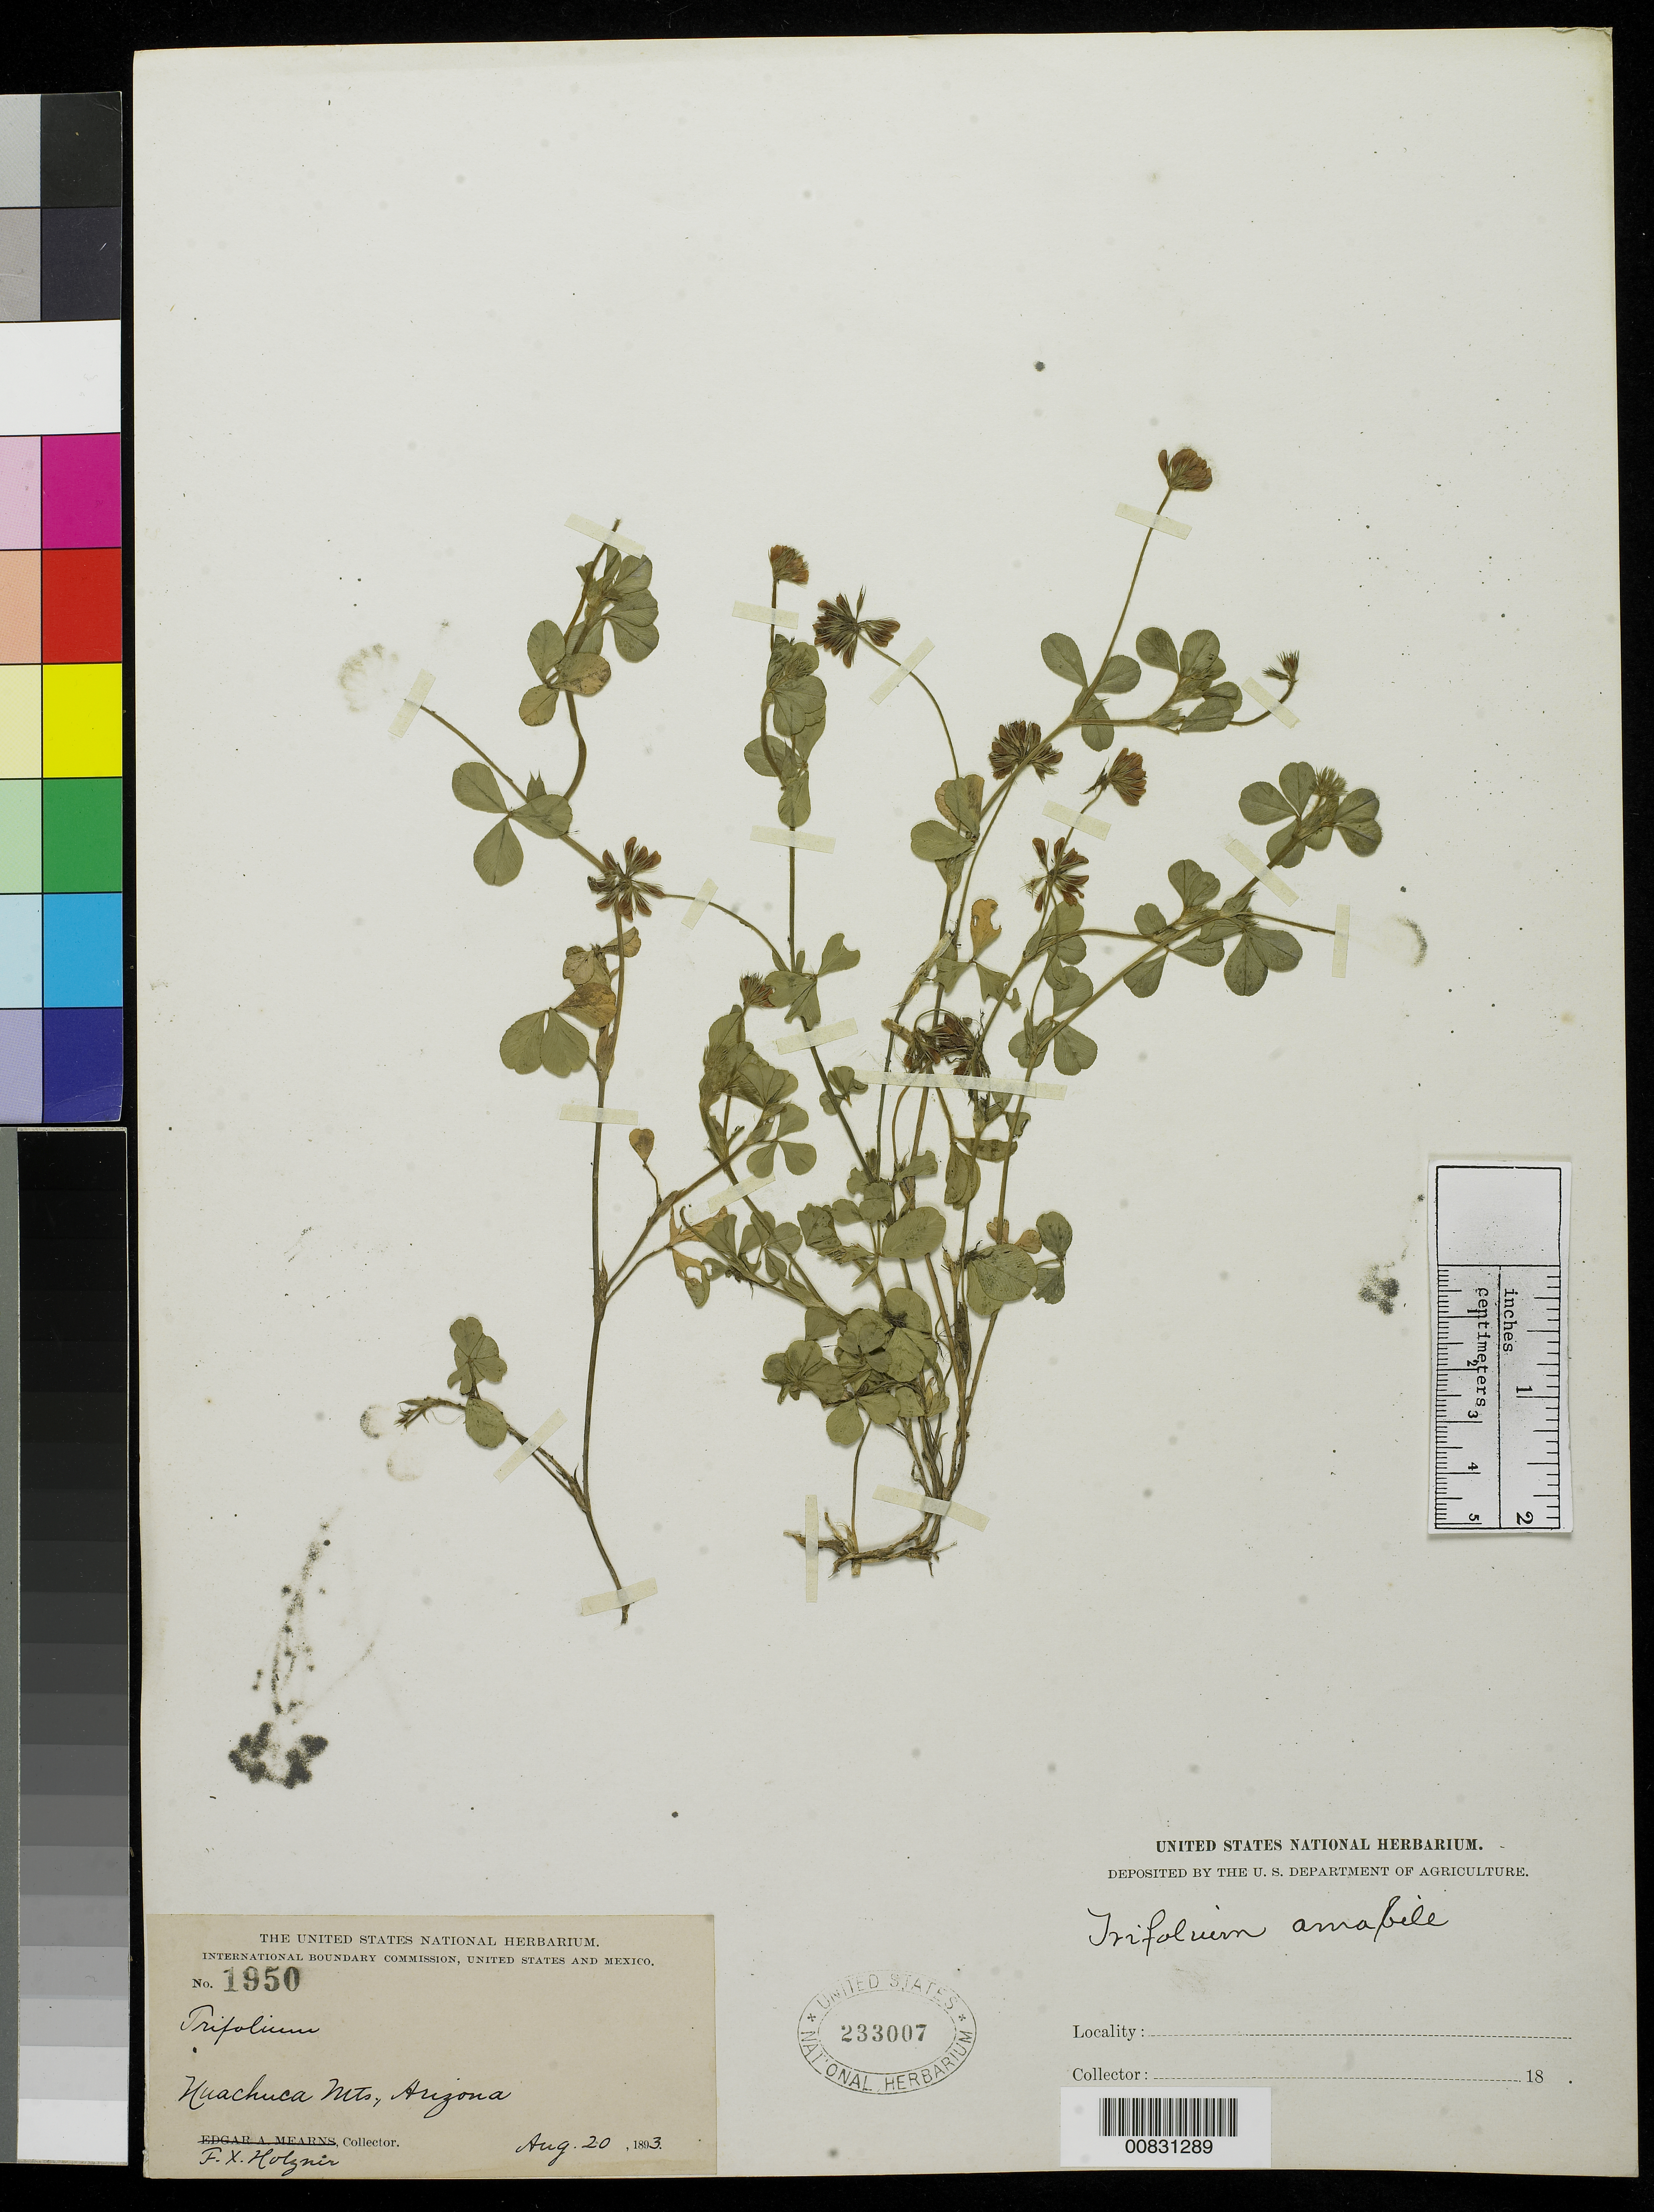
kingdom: Plantae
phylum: Tracheophyta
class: Magnoliopsida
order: Fabales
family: Fabaceae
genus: Trifolium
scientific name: Trifolium amabile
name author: Kunth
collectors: F. X. Holzner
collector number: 1950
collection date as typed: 20 Aug 1893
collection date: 1893-08-20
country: United States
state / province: Arizona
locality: Huachuca Mts.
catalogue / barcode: US 233007